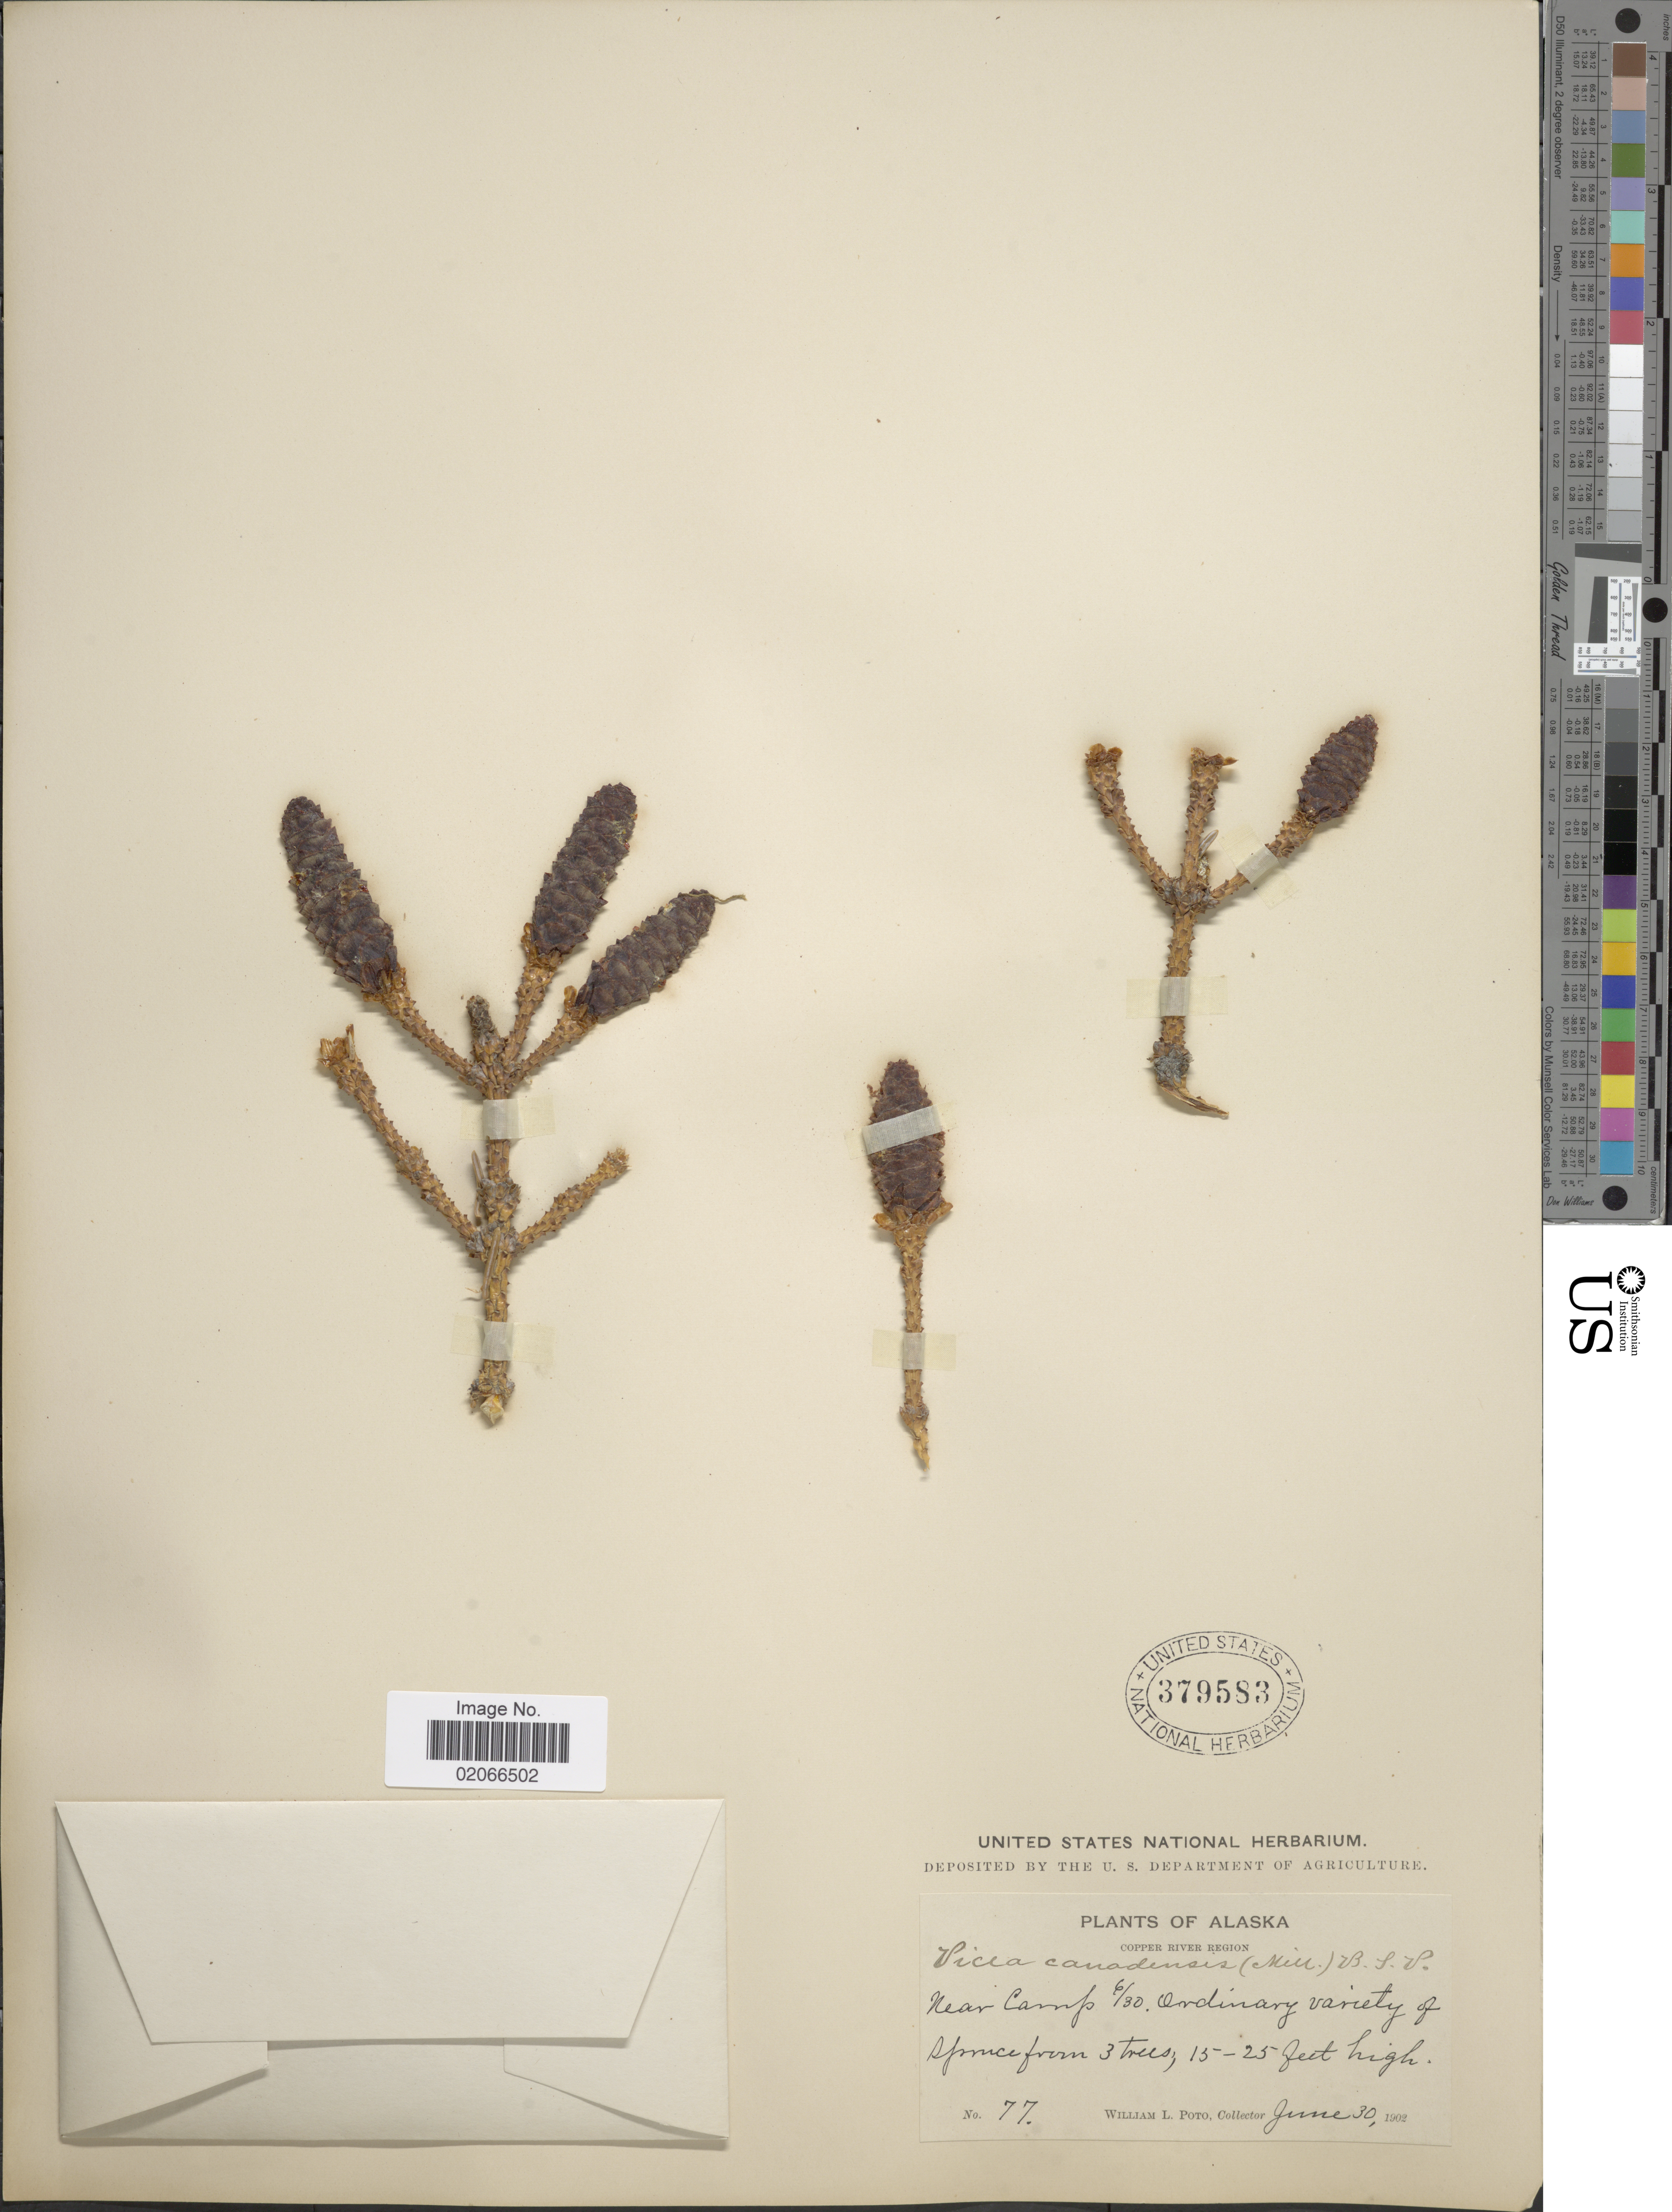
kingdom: Plantae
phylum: Tracheophyta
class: Pinopsida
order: Pinales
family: Pinaceae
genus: Picea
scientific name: Picea glauca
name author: (Moench) Voss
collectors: W. Poto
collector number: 77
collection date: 1902-06-30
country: United States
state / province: Alaska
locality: Copper River Region, near camp 6/30, ordinary variety of sprruce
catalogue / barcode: US 379583